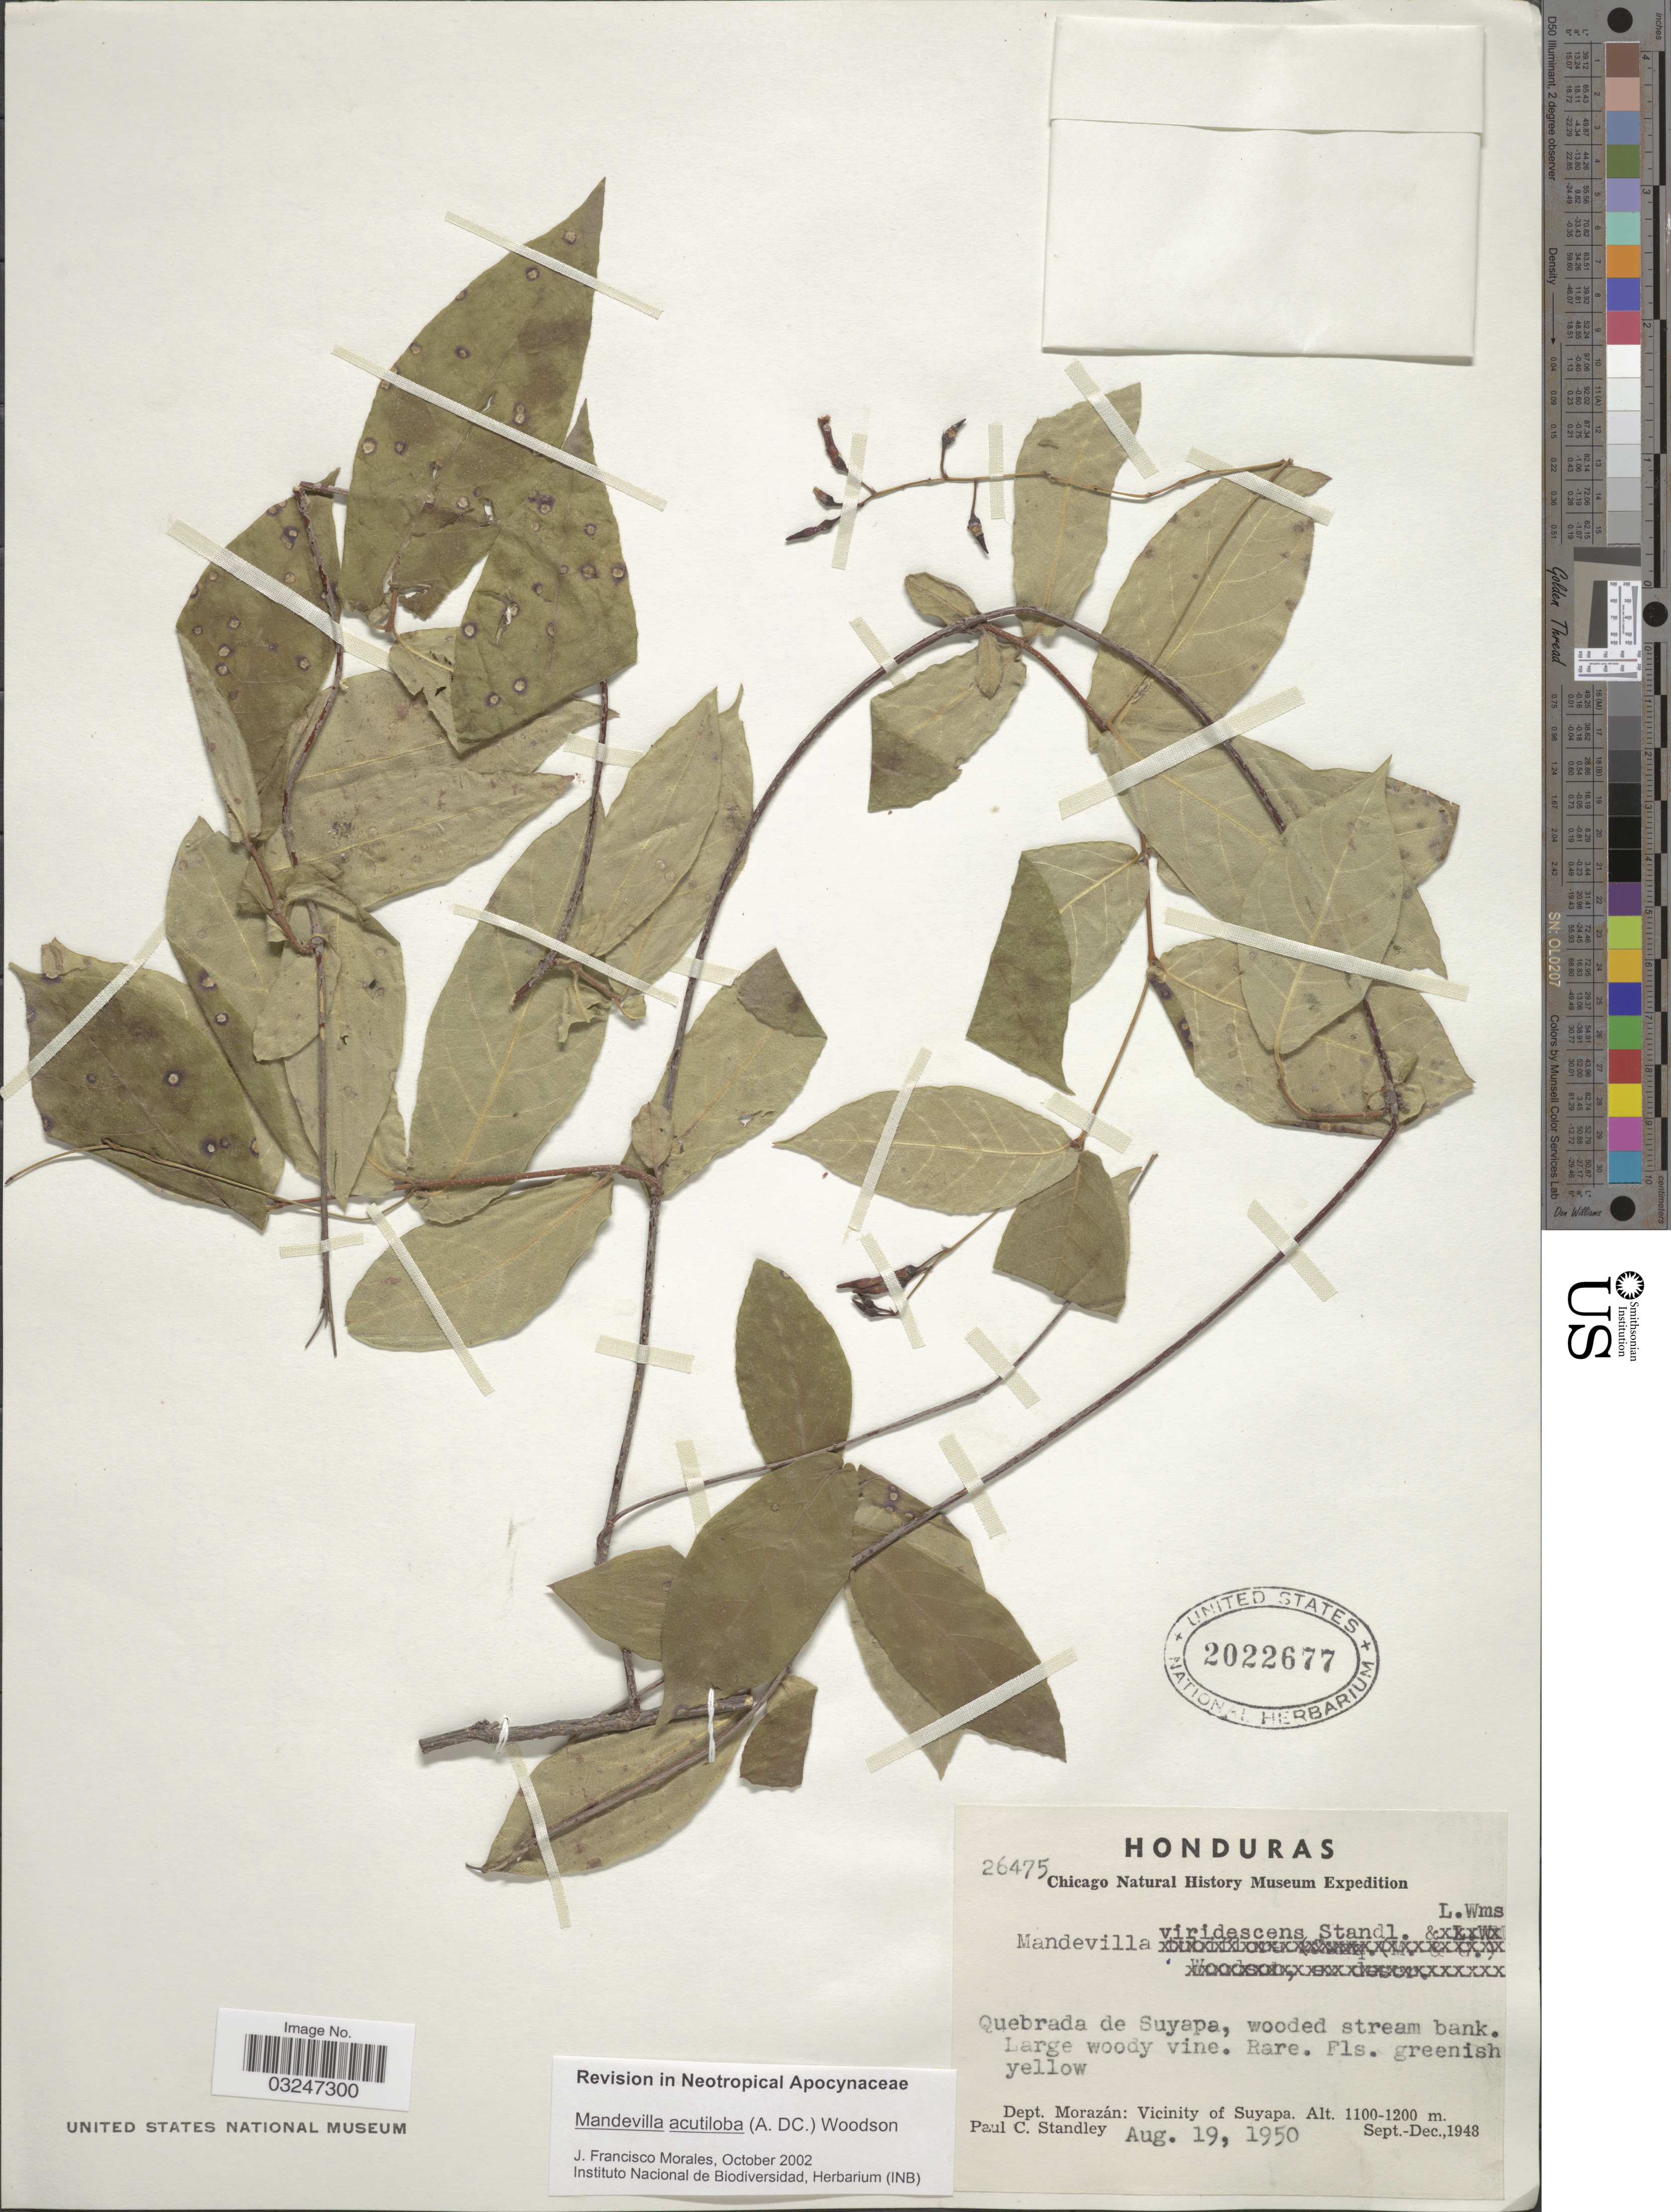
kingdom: Plantae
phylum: Tracheophyta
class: Magnoliopsida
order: Gentianales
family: Apocynaceae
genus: Mandevilla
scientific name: Mandevilla acutiloba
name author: (A. DC.) Woodson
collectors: P. C. Standley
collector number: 26475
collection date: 1950-08-19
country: Honduras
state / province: Fco. Morazán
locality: Quebrada de Suyapa, wooded stream bank. Dept. Morazán: Vicinity of Suyapa.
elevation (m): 1100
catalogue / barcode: US 2022677